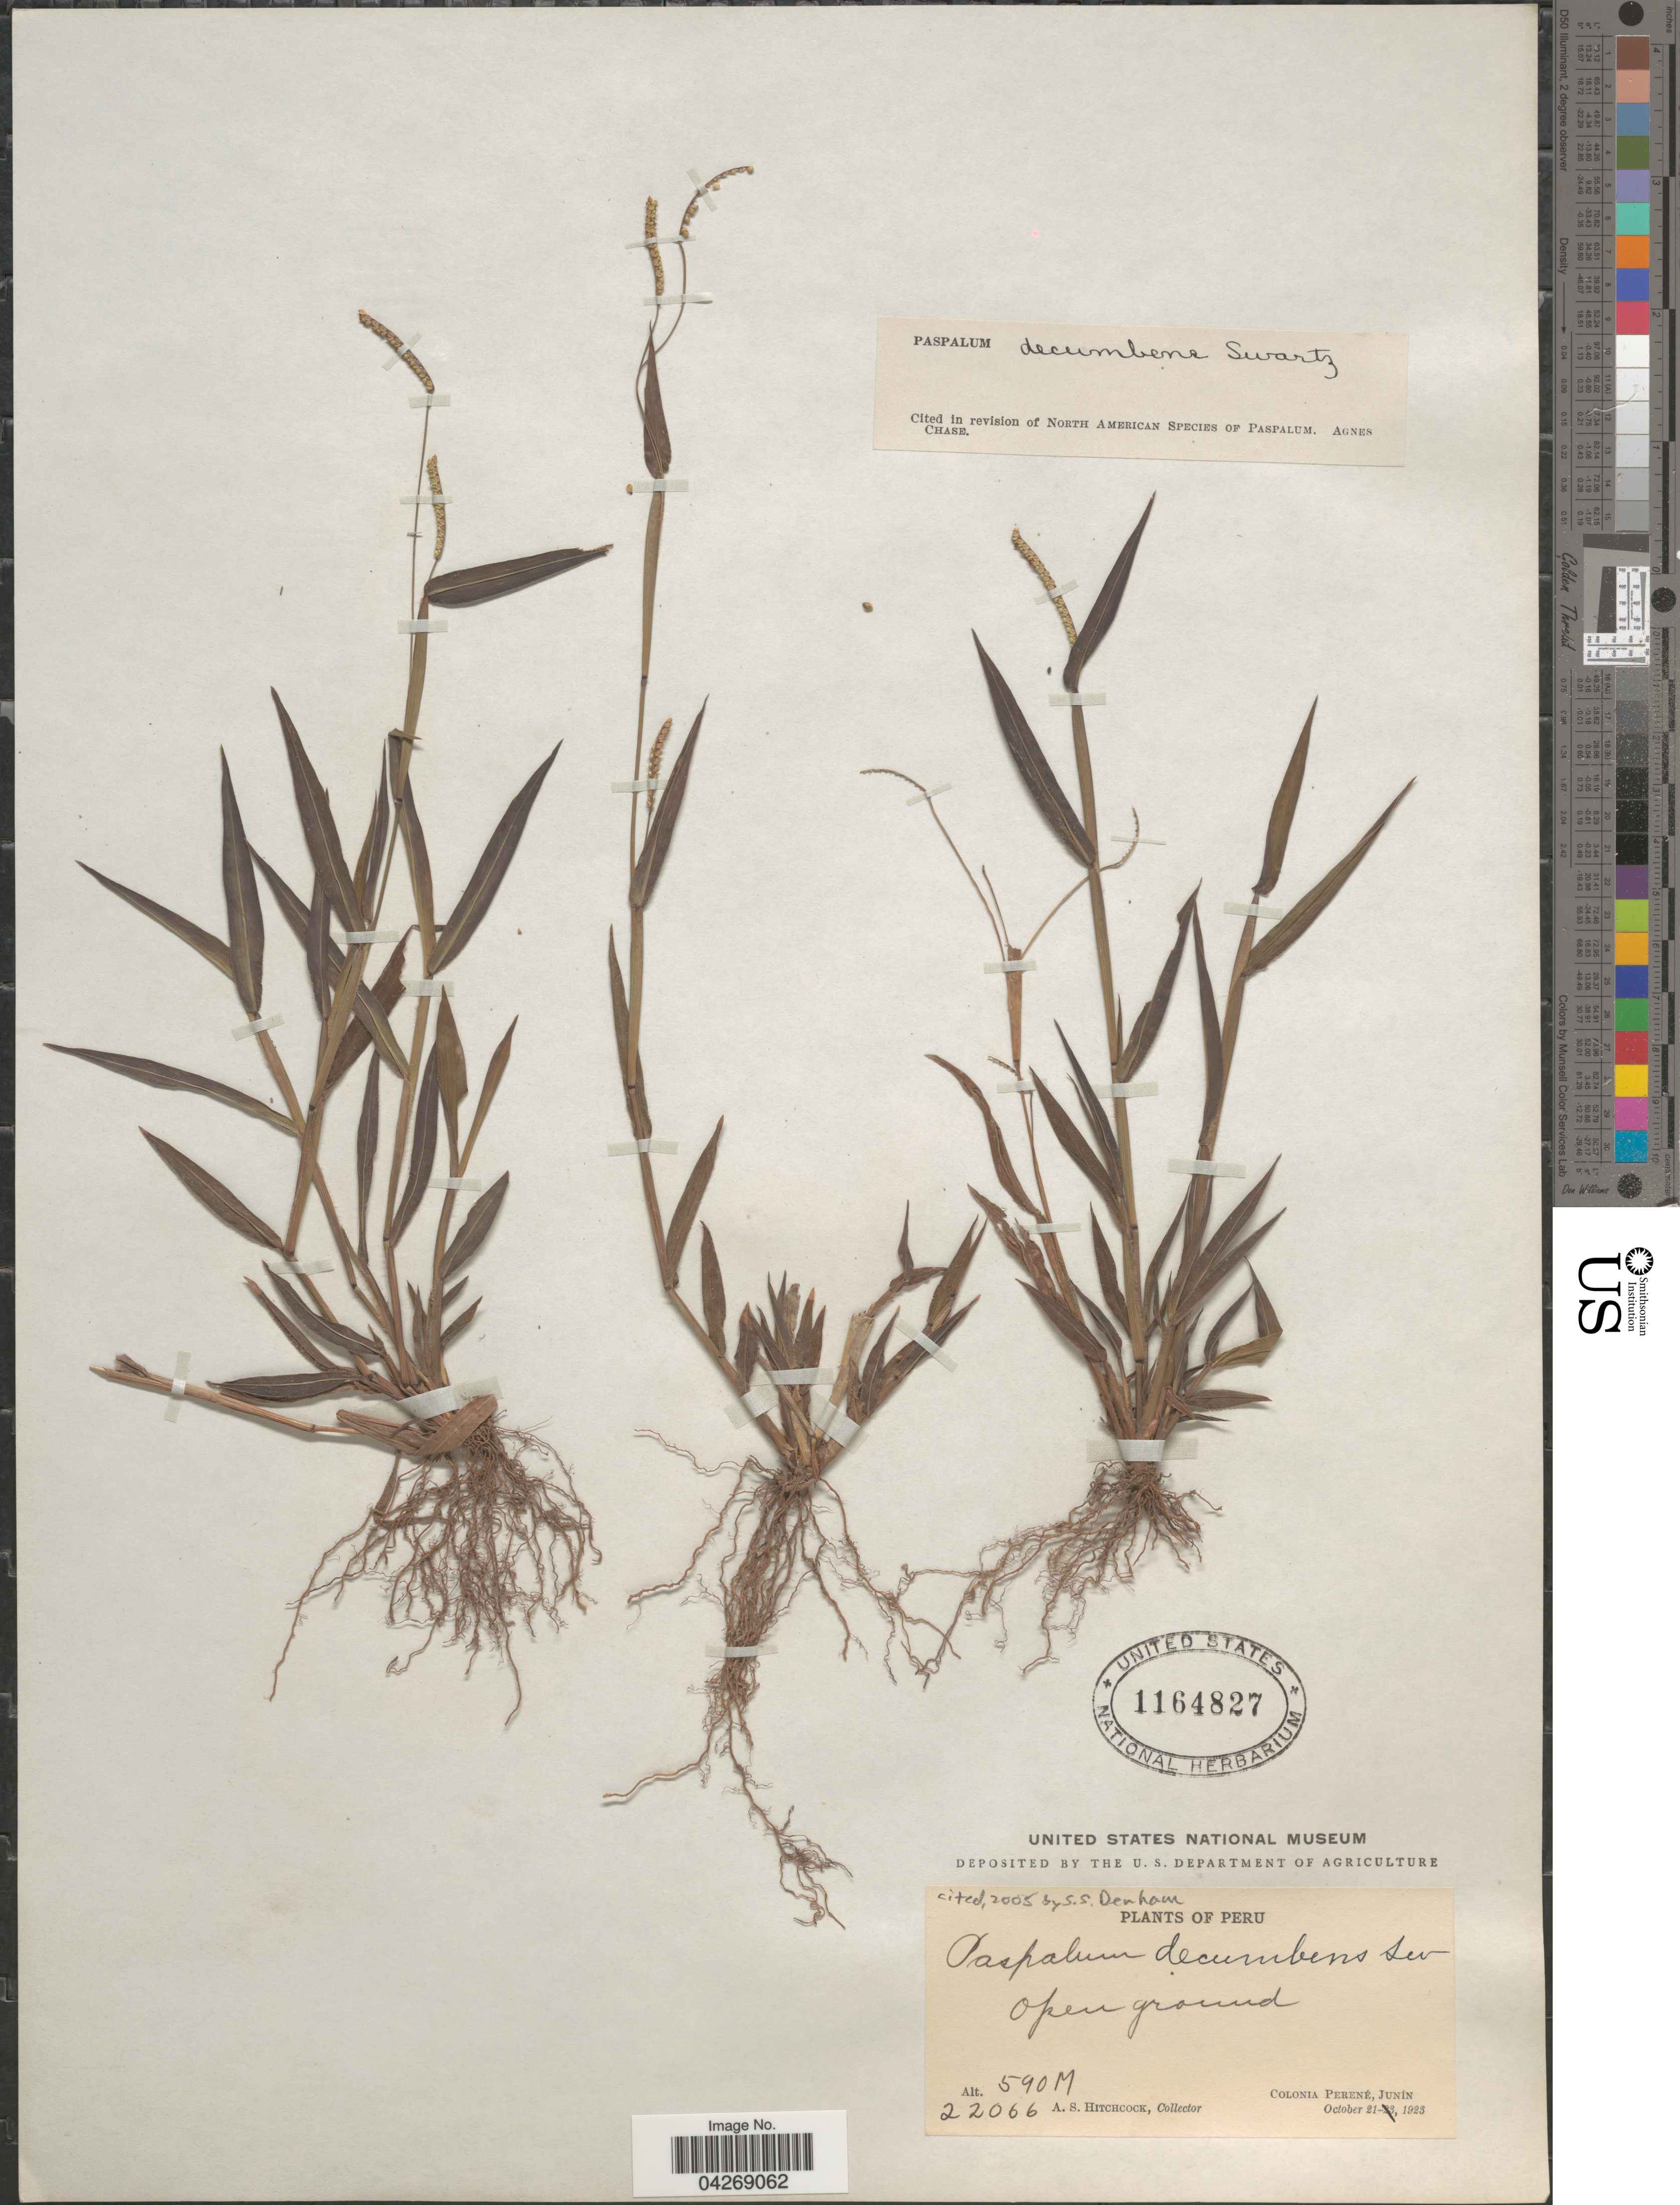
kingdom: Plantae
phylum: Tracheophyta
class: Liliopsida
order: Poales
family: Poaceae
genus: Paspalum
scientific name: Paspalum decumbens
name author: Sw.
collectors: A. S. Hitchcock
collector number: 22066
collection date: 1923-10-21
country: Peru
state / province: Junín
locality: Open ground. Colonia Perené.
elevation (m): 590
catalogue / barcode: US 1164827